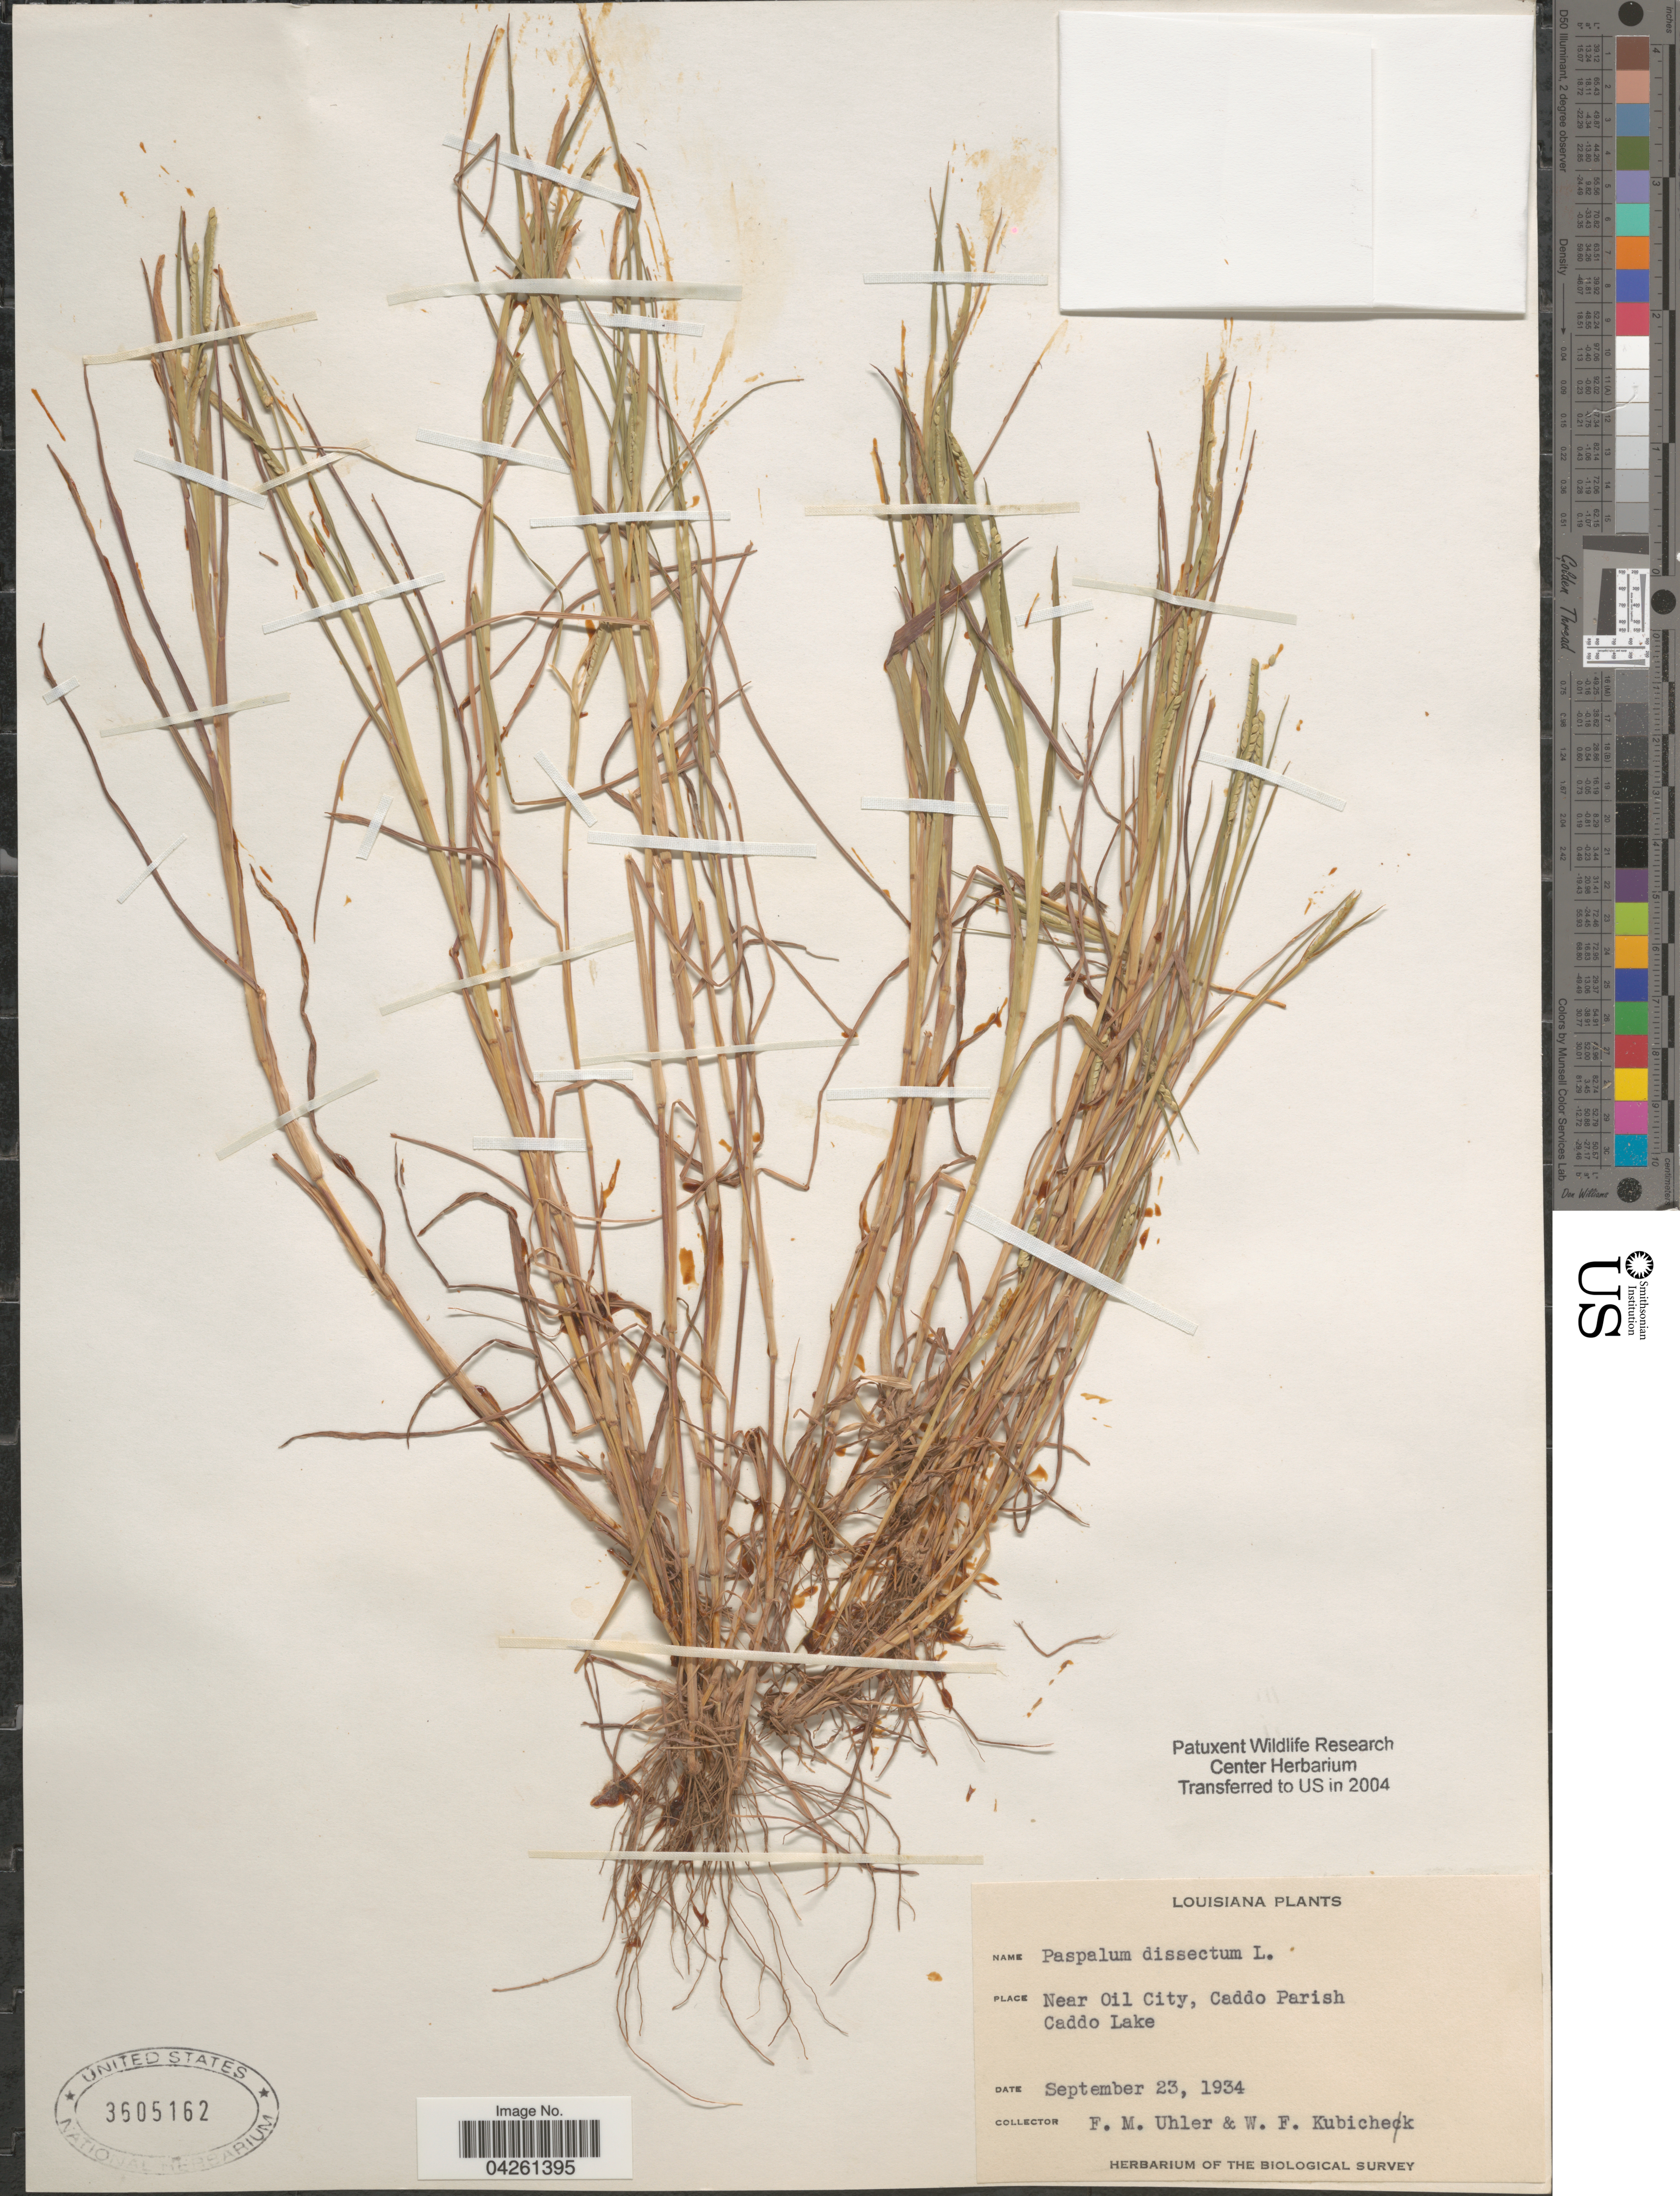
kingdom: Plantae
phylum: Tracheophyta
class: Liliopsida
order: Poales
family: Poaceae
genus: Paspalum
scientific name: Paspalum dissectum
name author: (L.) L.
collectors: F. M. Uhler & W. Kubichek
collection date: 1934-09-23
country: United States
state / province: Louisiana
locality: Near Oil City, Caddo Parish. Caddo Lake. The Biological Survey.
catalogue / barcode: US 3605162